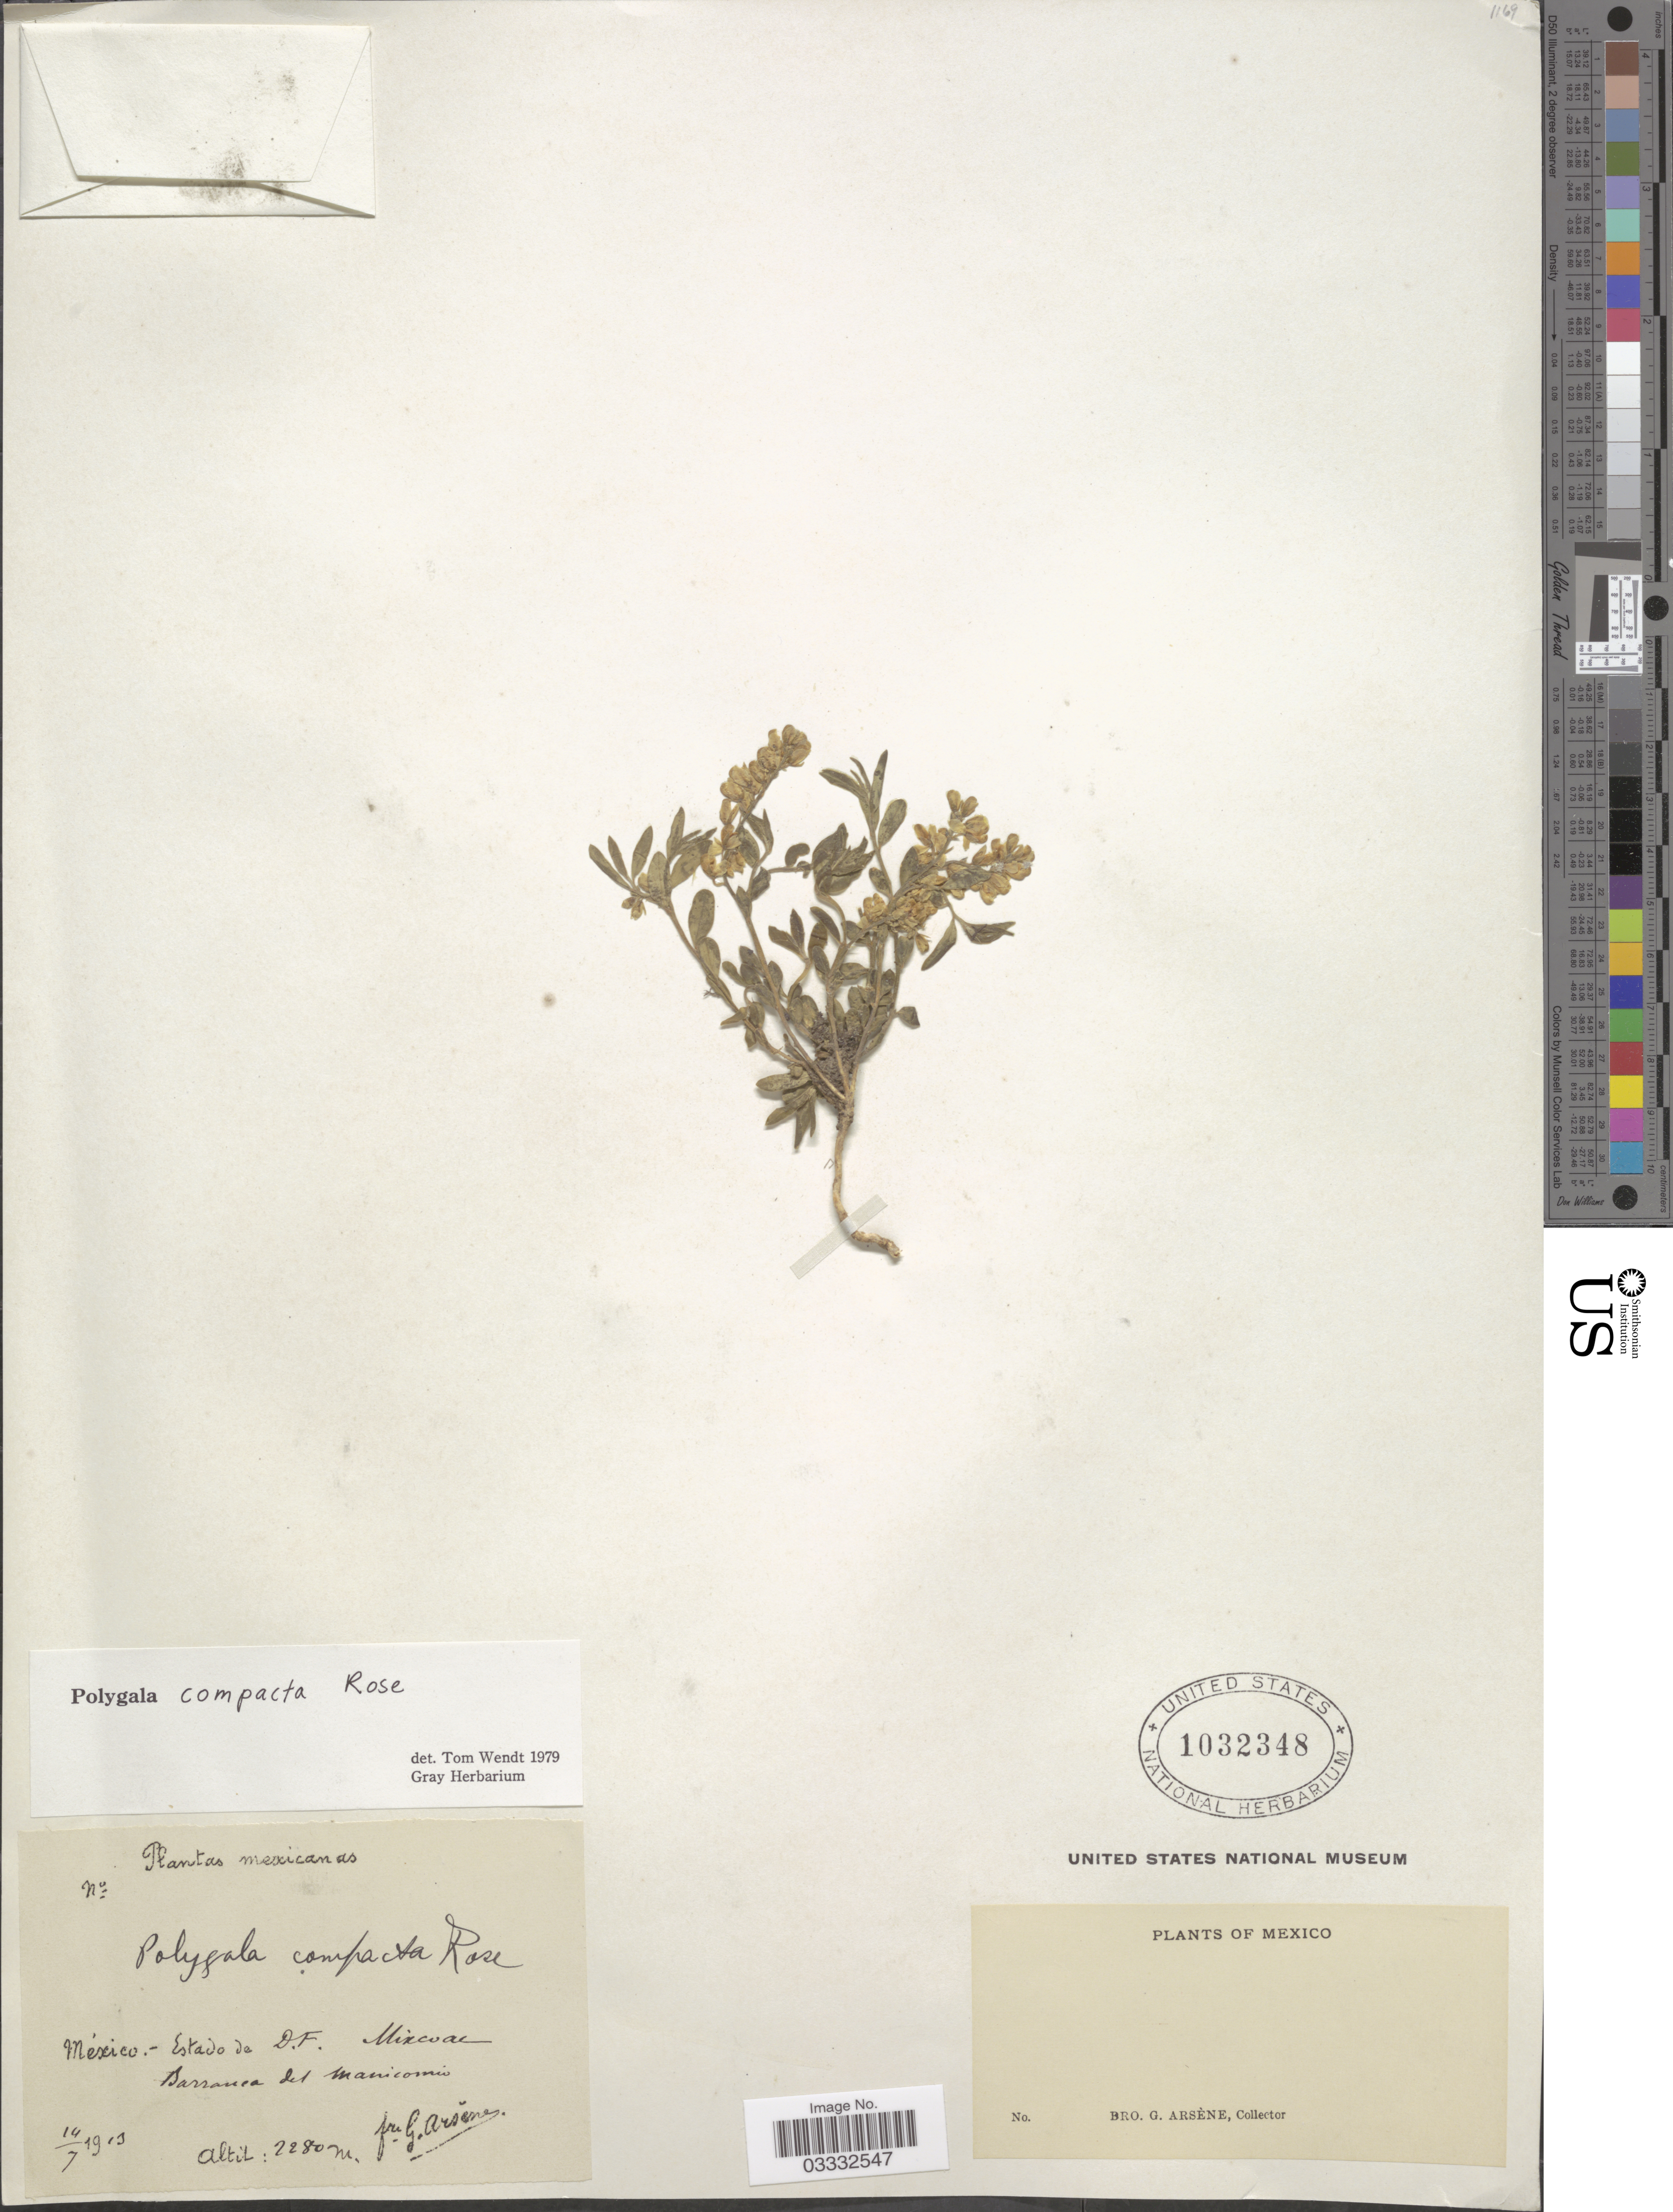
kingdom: Plantae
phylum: Tracheophyta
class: Magnoliopsida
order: Fabales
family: Polygalaceae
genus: Polygala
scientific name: Polygala compacta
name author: Rose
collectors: Bro. G. Arsène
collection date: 1913-07-14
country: Mexico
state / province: Distrito Federal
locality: Mixcoac. Barranca del Manicomio.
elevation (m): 2280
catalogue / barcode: US 1032348